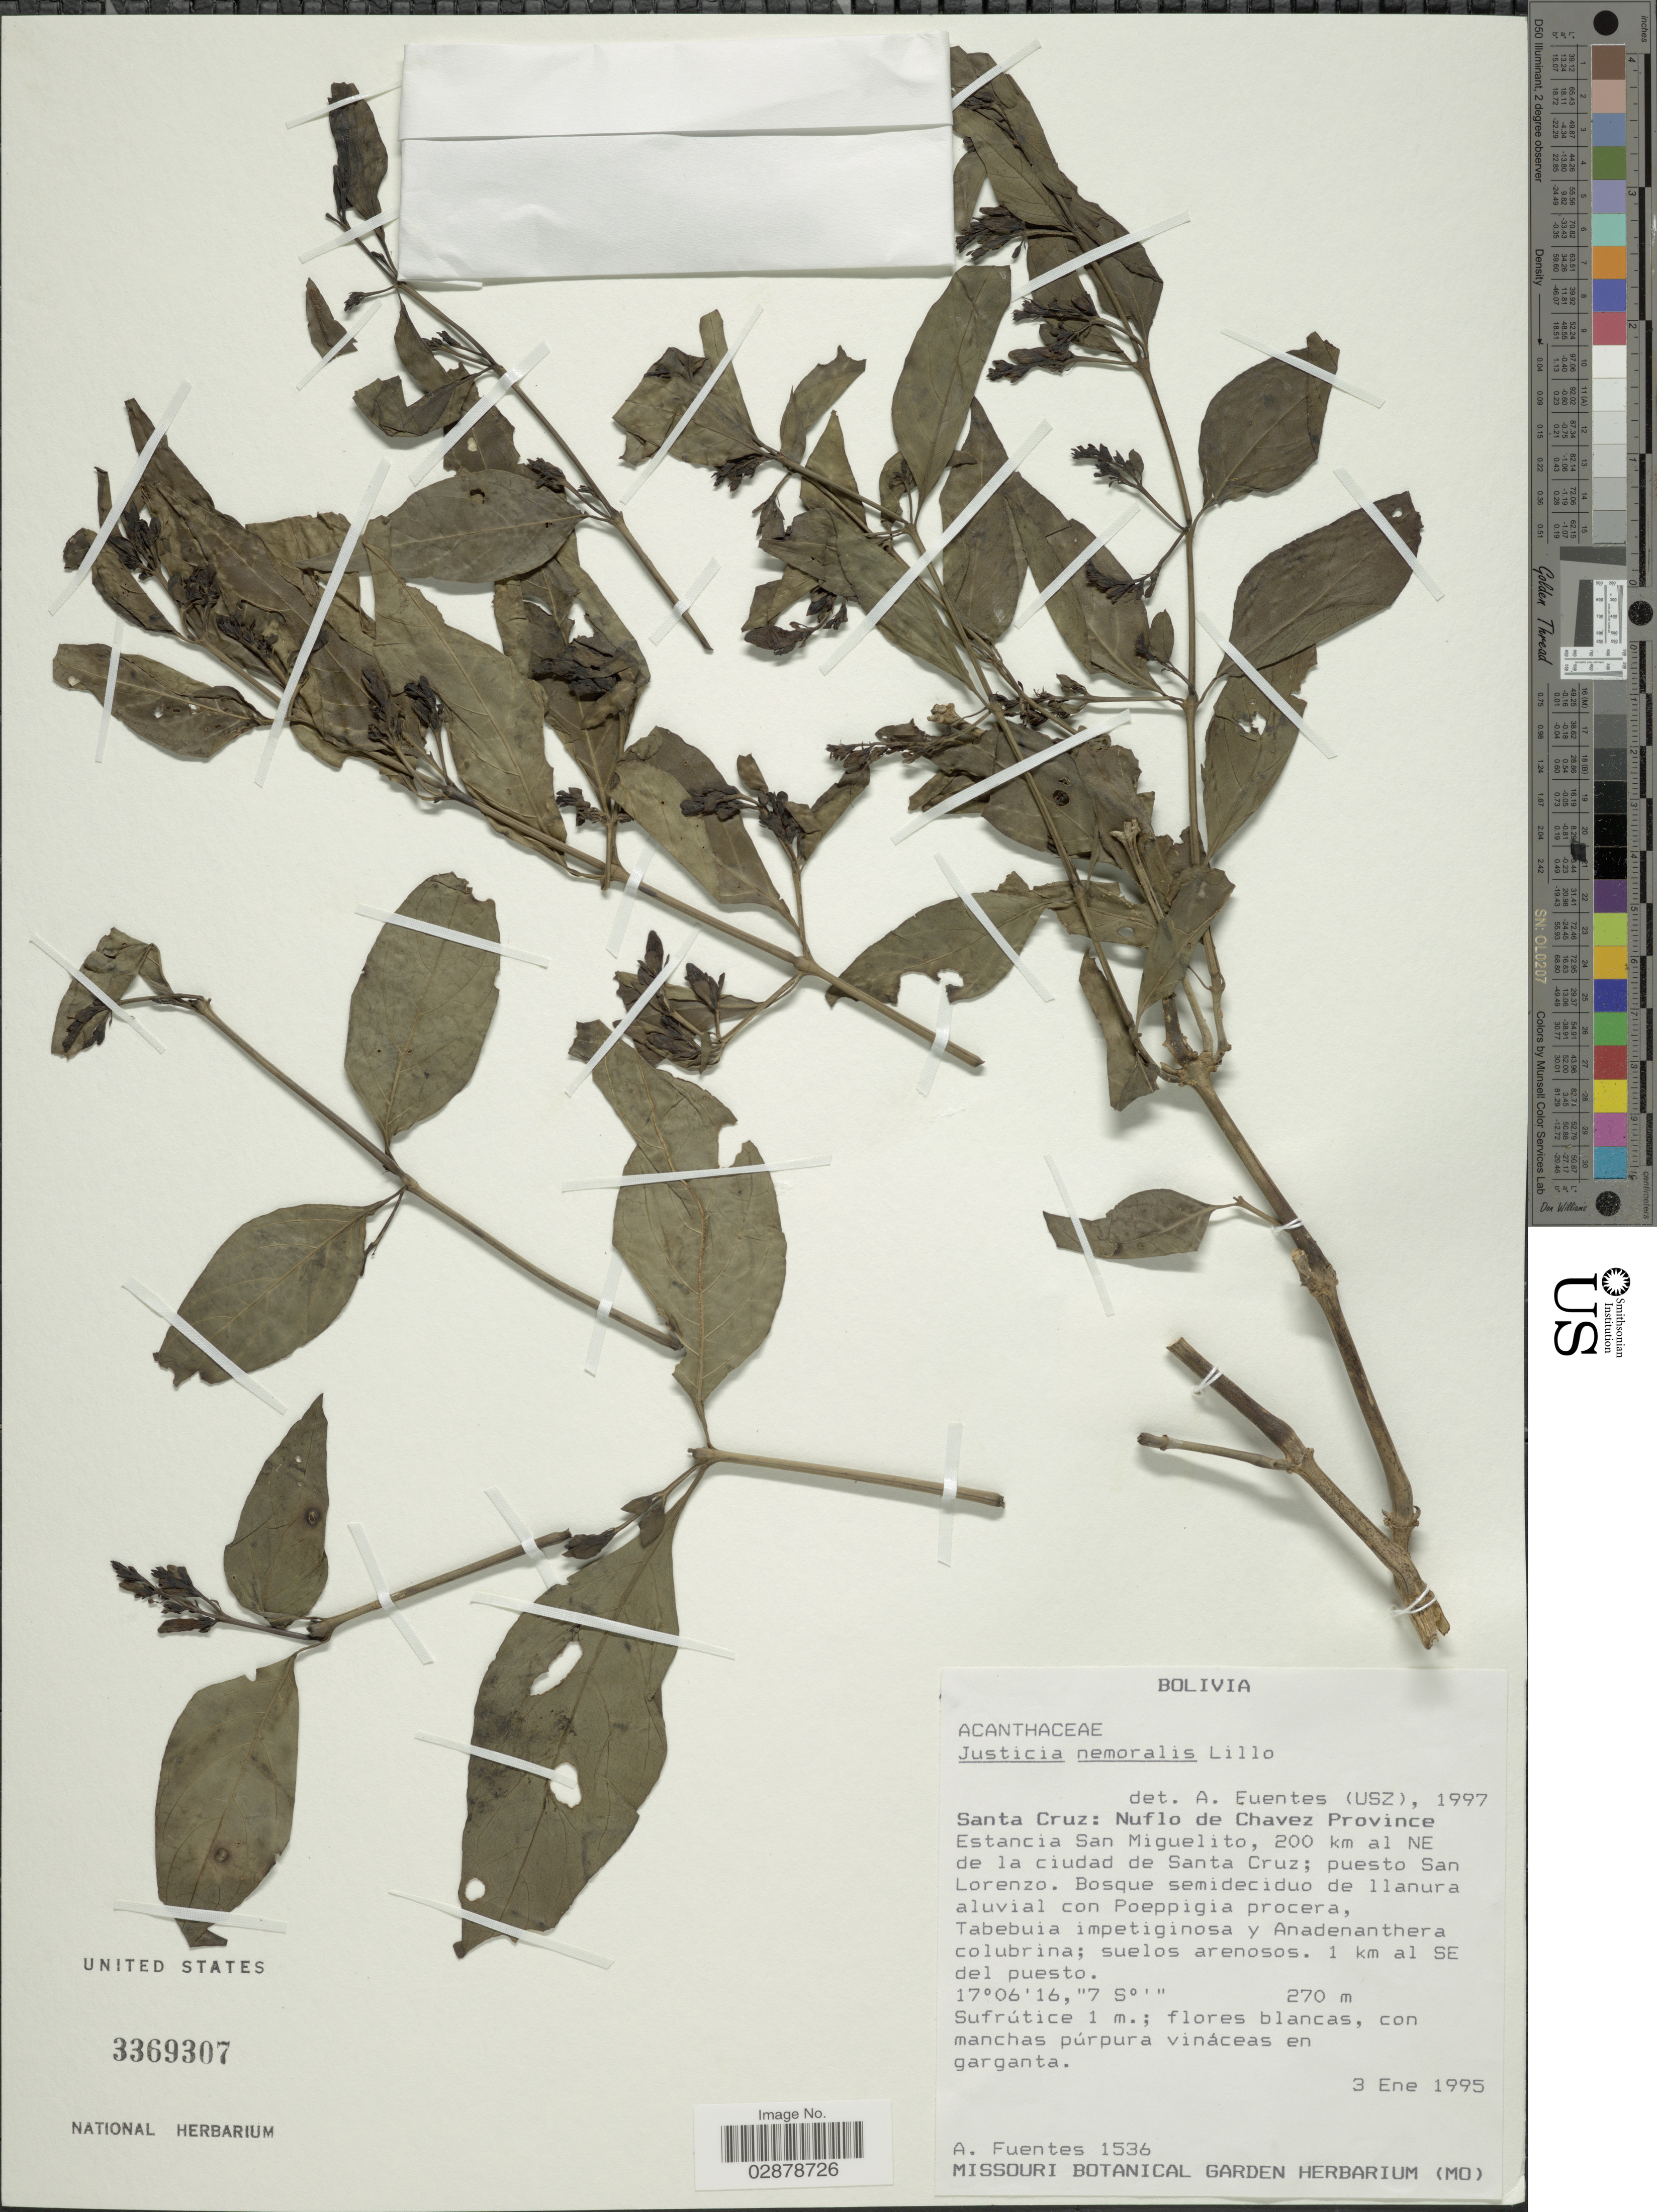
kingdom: Plantae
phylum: Tracheophyta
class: Magnoliopsida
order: Lamiales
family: Acanthaceae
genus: Justicia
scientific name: Justicia corumbensis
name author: (Lindau) Wassh. & C. Ezcurra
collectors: A. Fuentes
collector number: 1536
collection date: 1995-01-03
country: Bolivia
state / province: Santa Cruz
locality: Nuflo de Chavez Province, Estancia San Miquelito, 200 km al NE de la ciudad de Santa Cruz; puesto San Lorenzo.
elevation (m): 270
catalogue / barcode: US 3369307